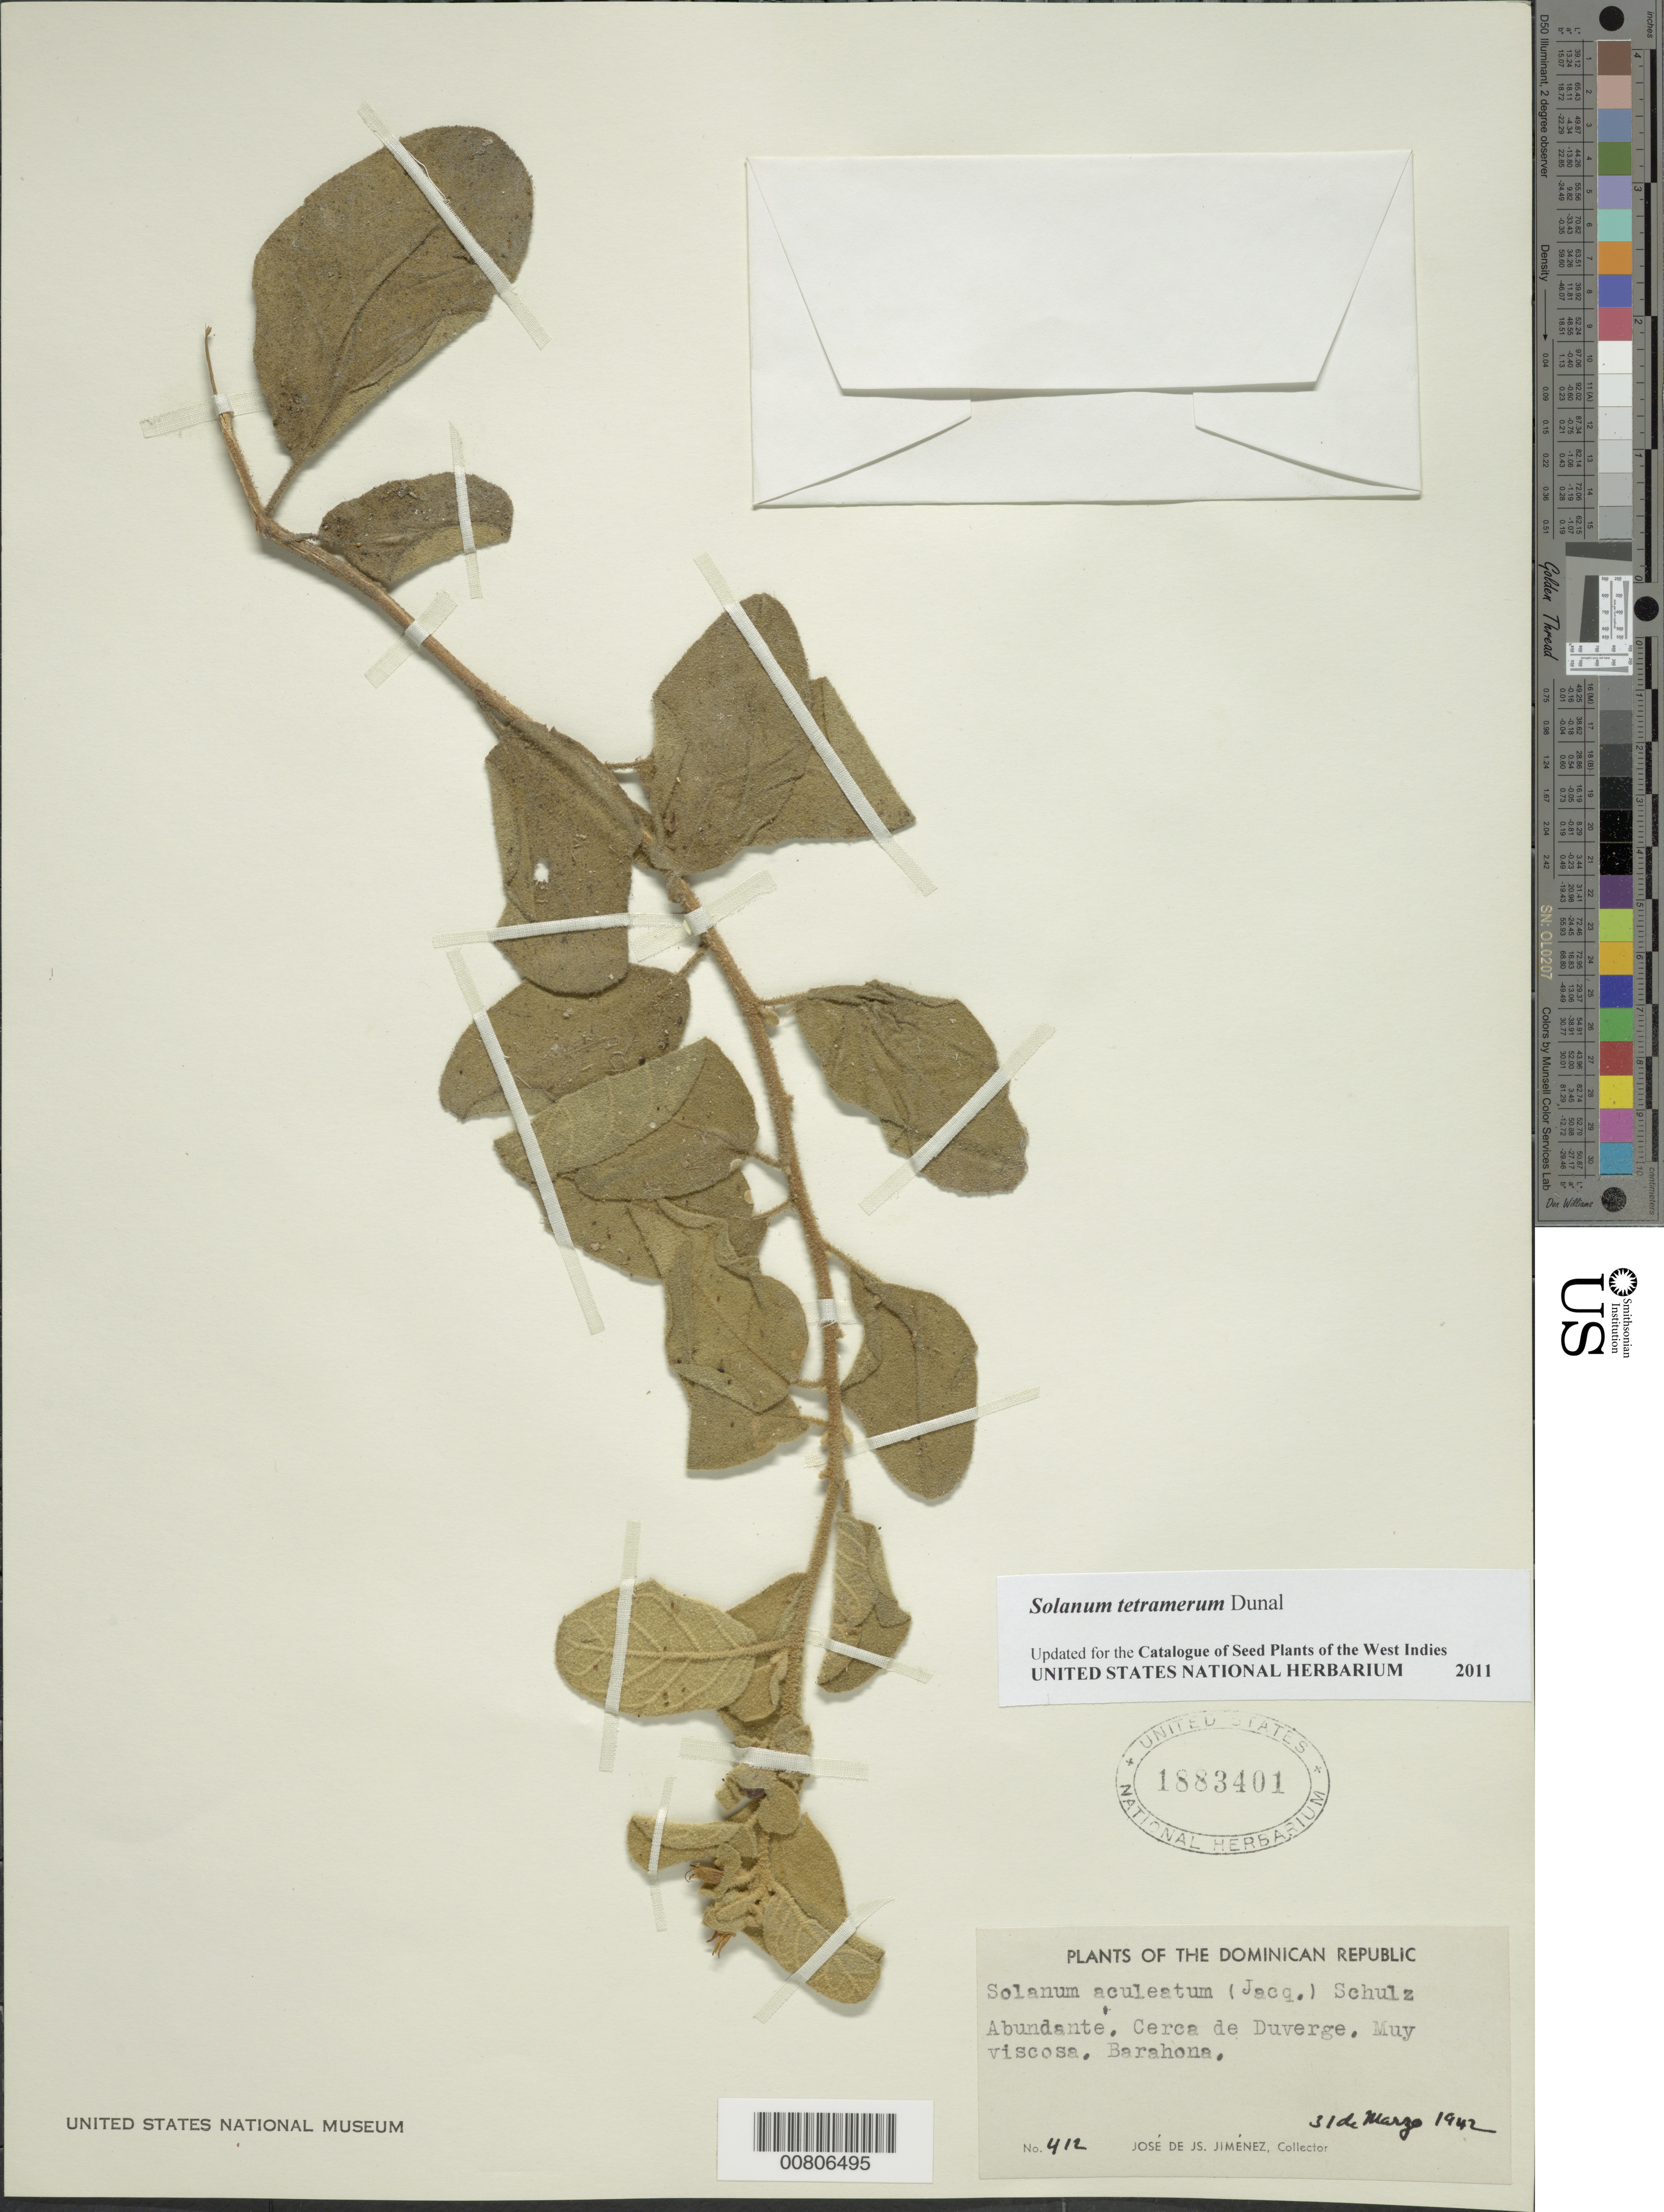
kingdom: Plantae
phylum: Tracheophyta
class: Magnoliopsida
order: Solanales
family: Solanaceae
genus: Solanum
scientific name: Solanum aquartia var. aquartia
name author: Dunal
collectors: J. J. Jiménez Almonte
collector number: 412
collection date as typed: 31 Mar 1942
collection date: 1942-03-31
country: Dominican Republic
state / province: Barahona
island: Hispaniola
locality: Cerca de Duverge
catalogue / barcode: US 1883401